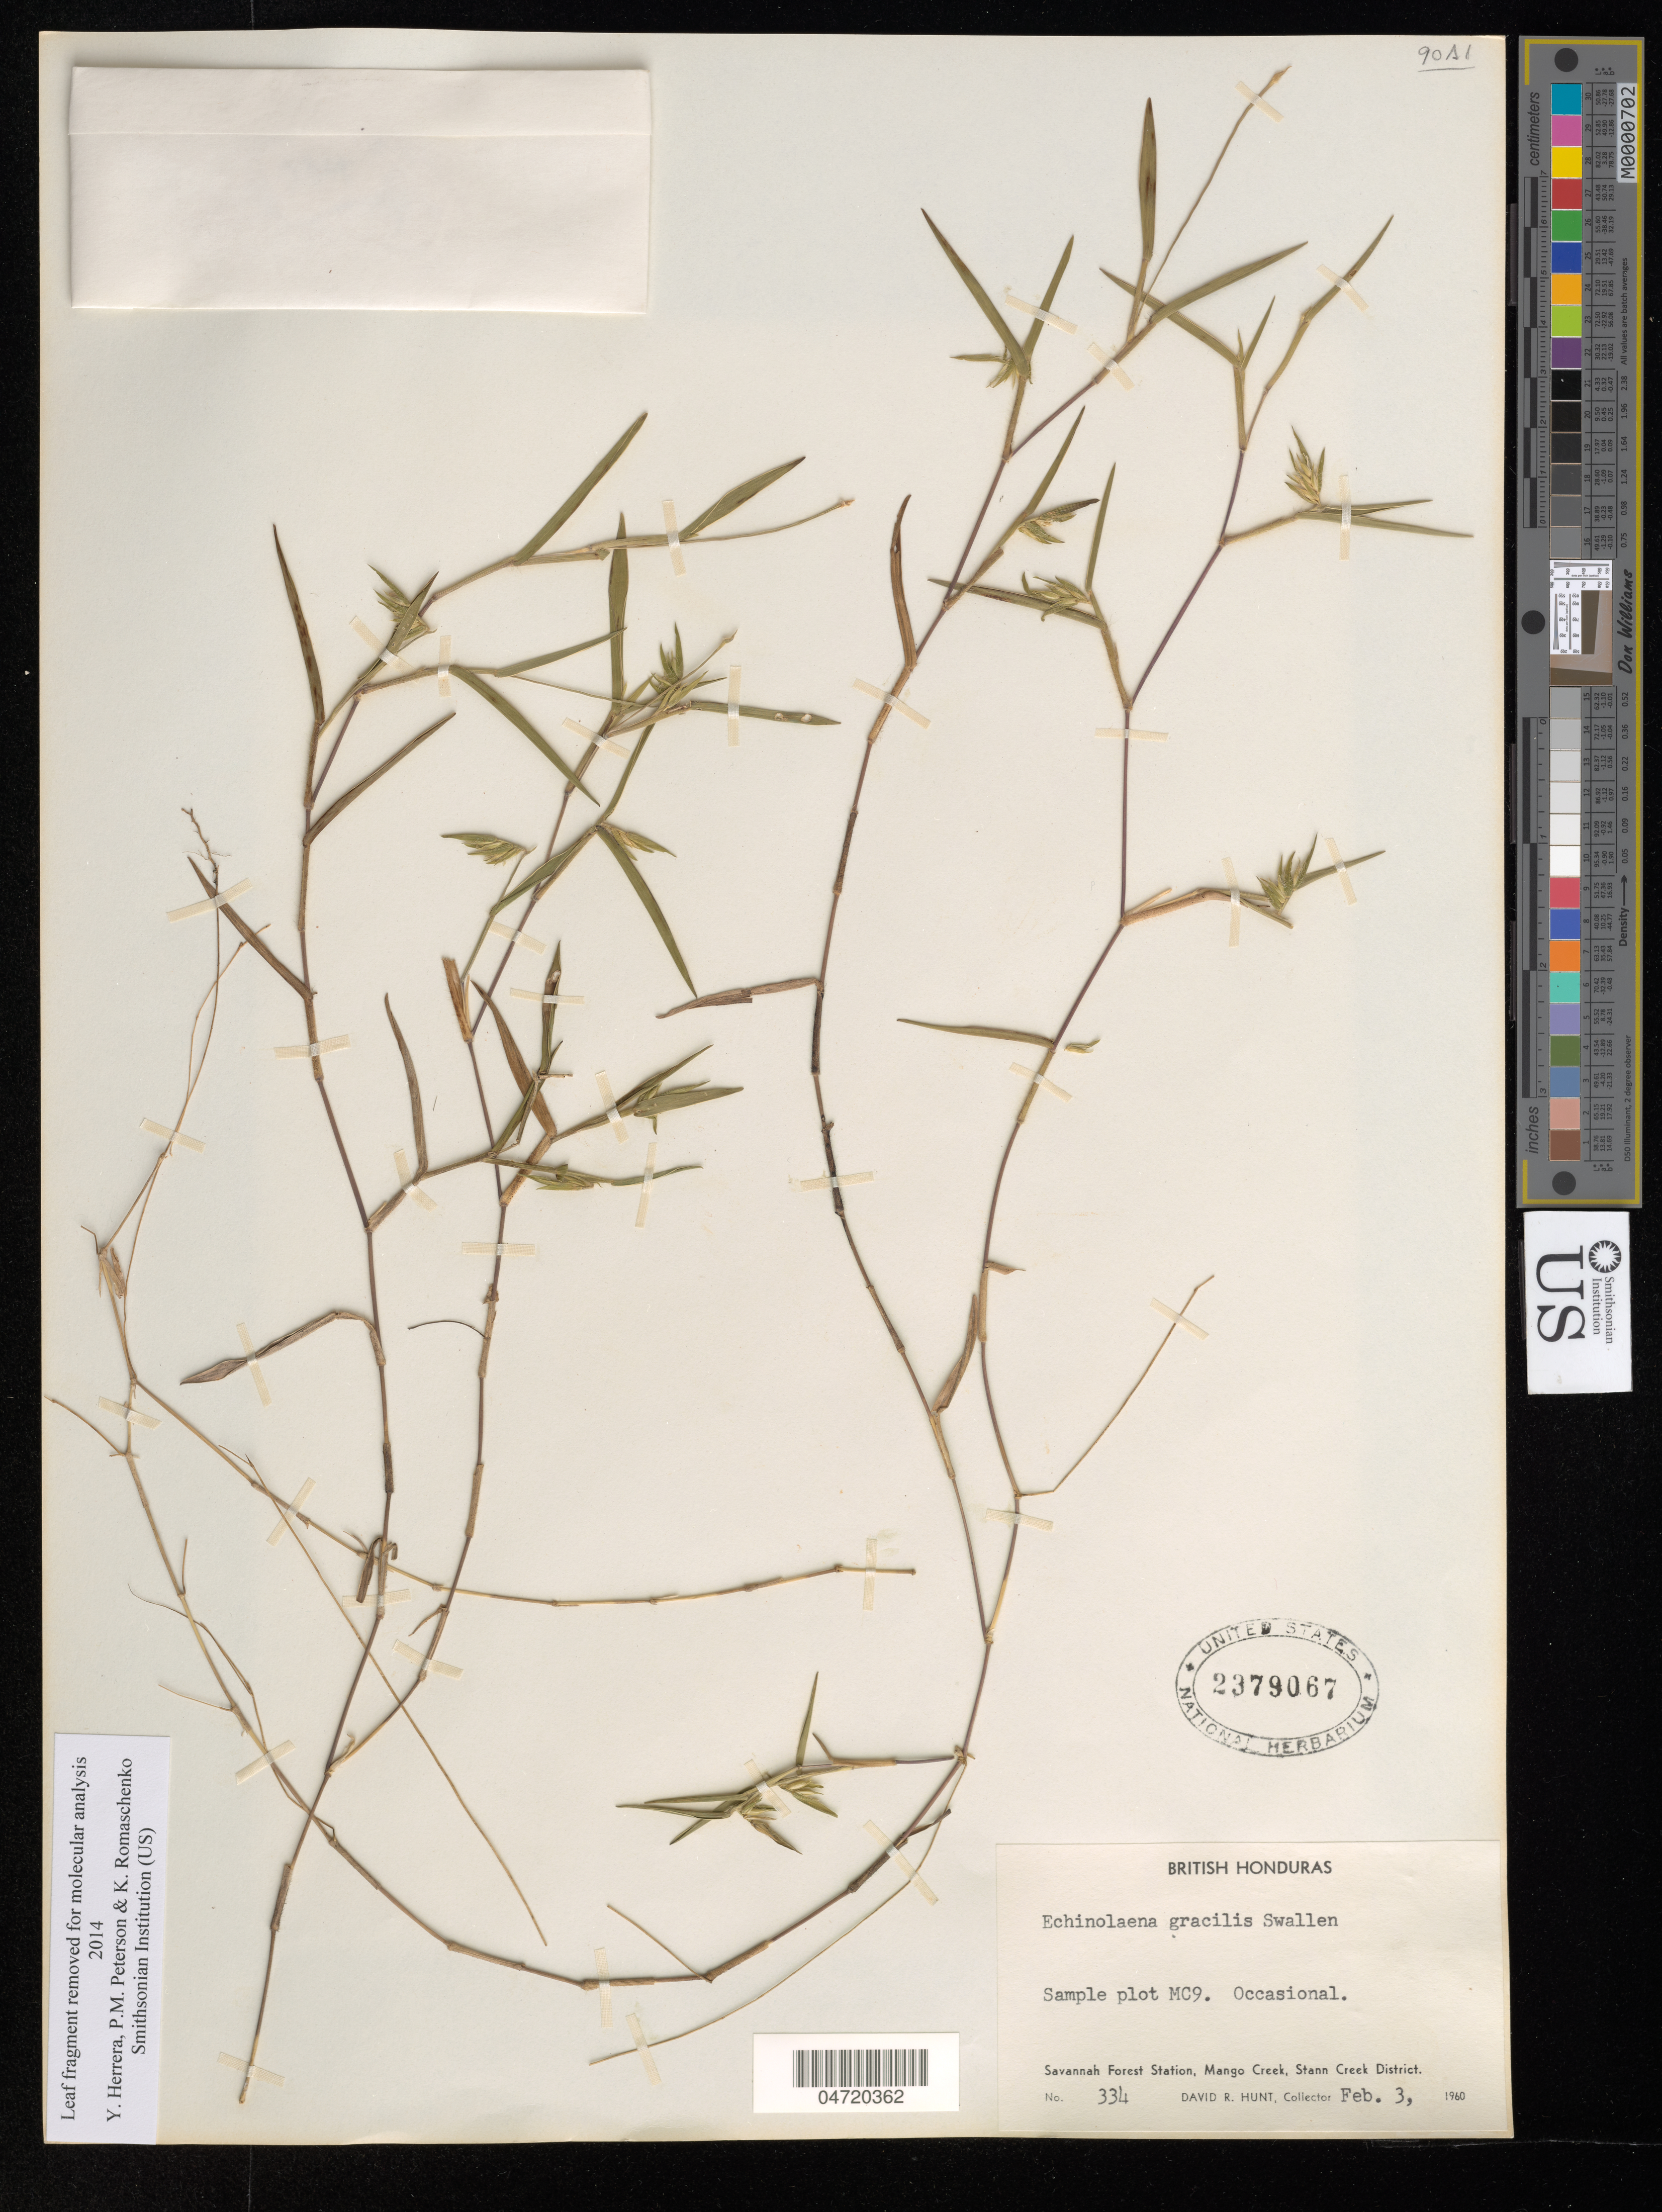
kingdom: Plantae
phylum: Tracheophyta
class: Liliopsida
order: Poales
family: Poaceae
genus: Echinolaena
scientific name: Echinolaena gracilis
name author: Swallen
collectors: D. R. Hunt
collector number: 334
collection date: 1960-02-03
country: Belize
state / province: Stann Creek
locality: British Honduras. Sample plot MC9. Savannah Forest Station, Mango Creek, Stann Creek District.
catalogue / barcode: US 2379067